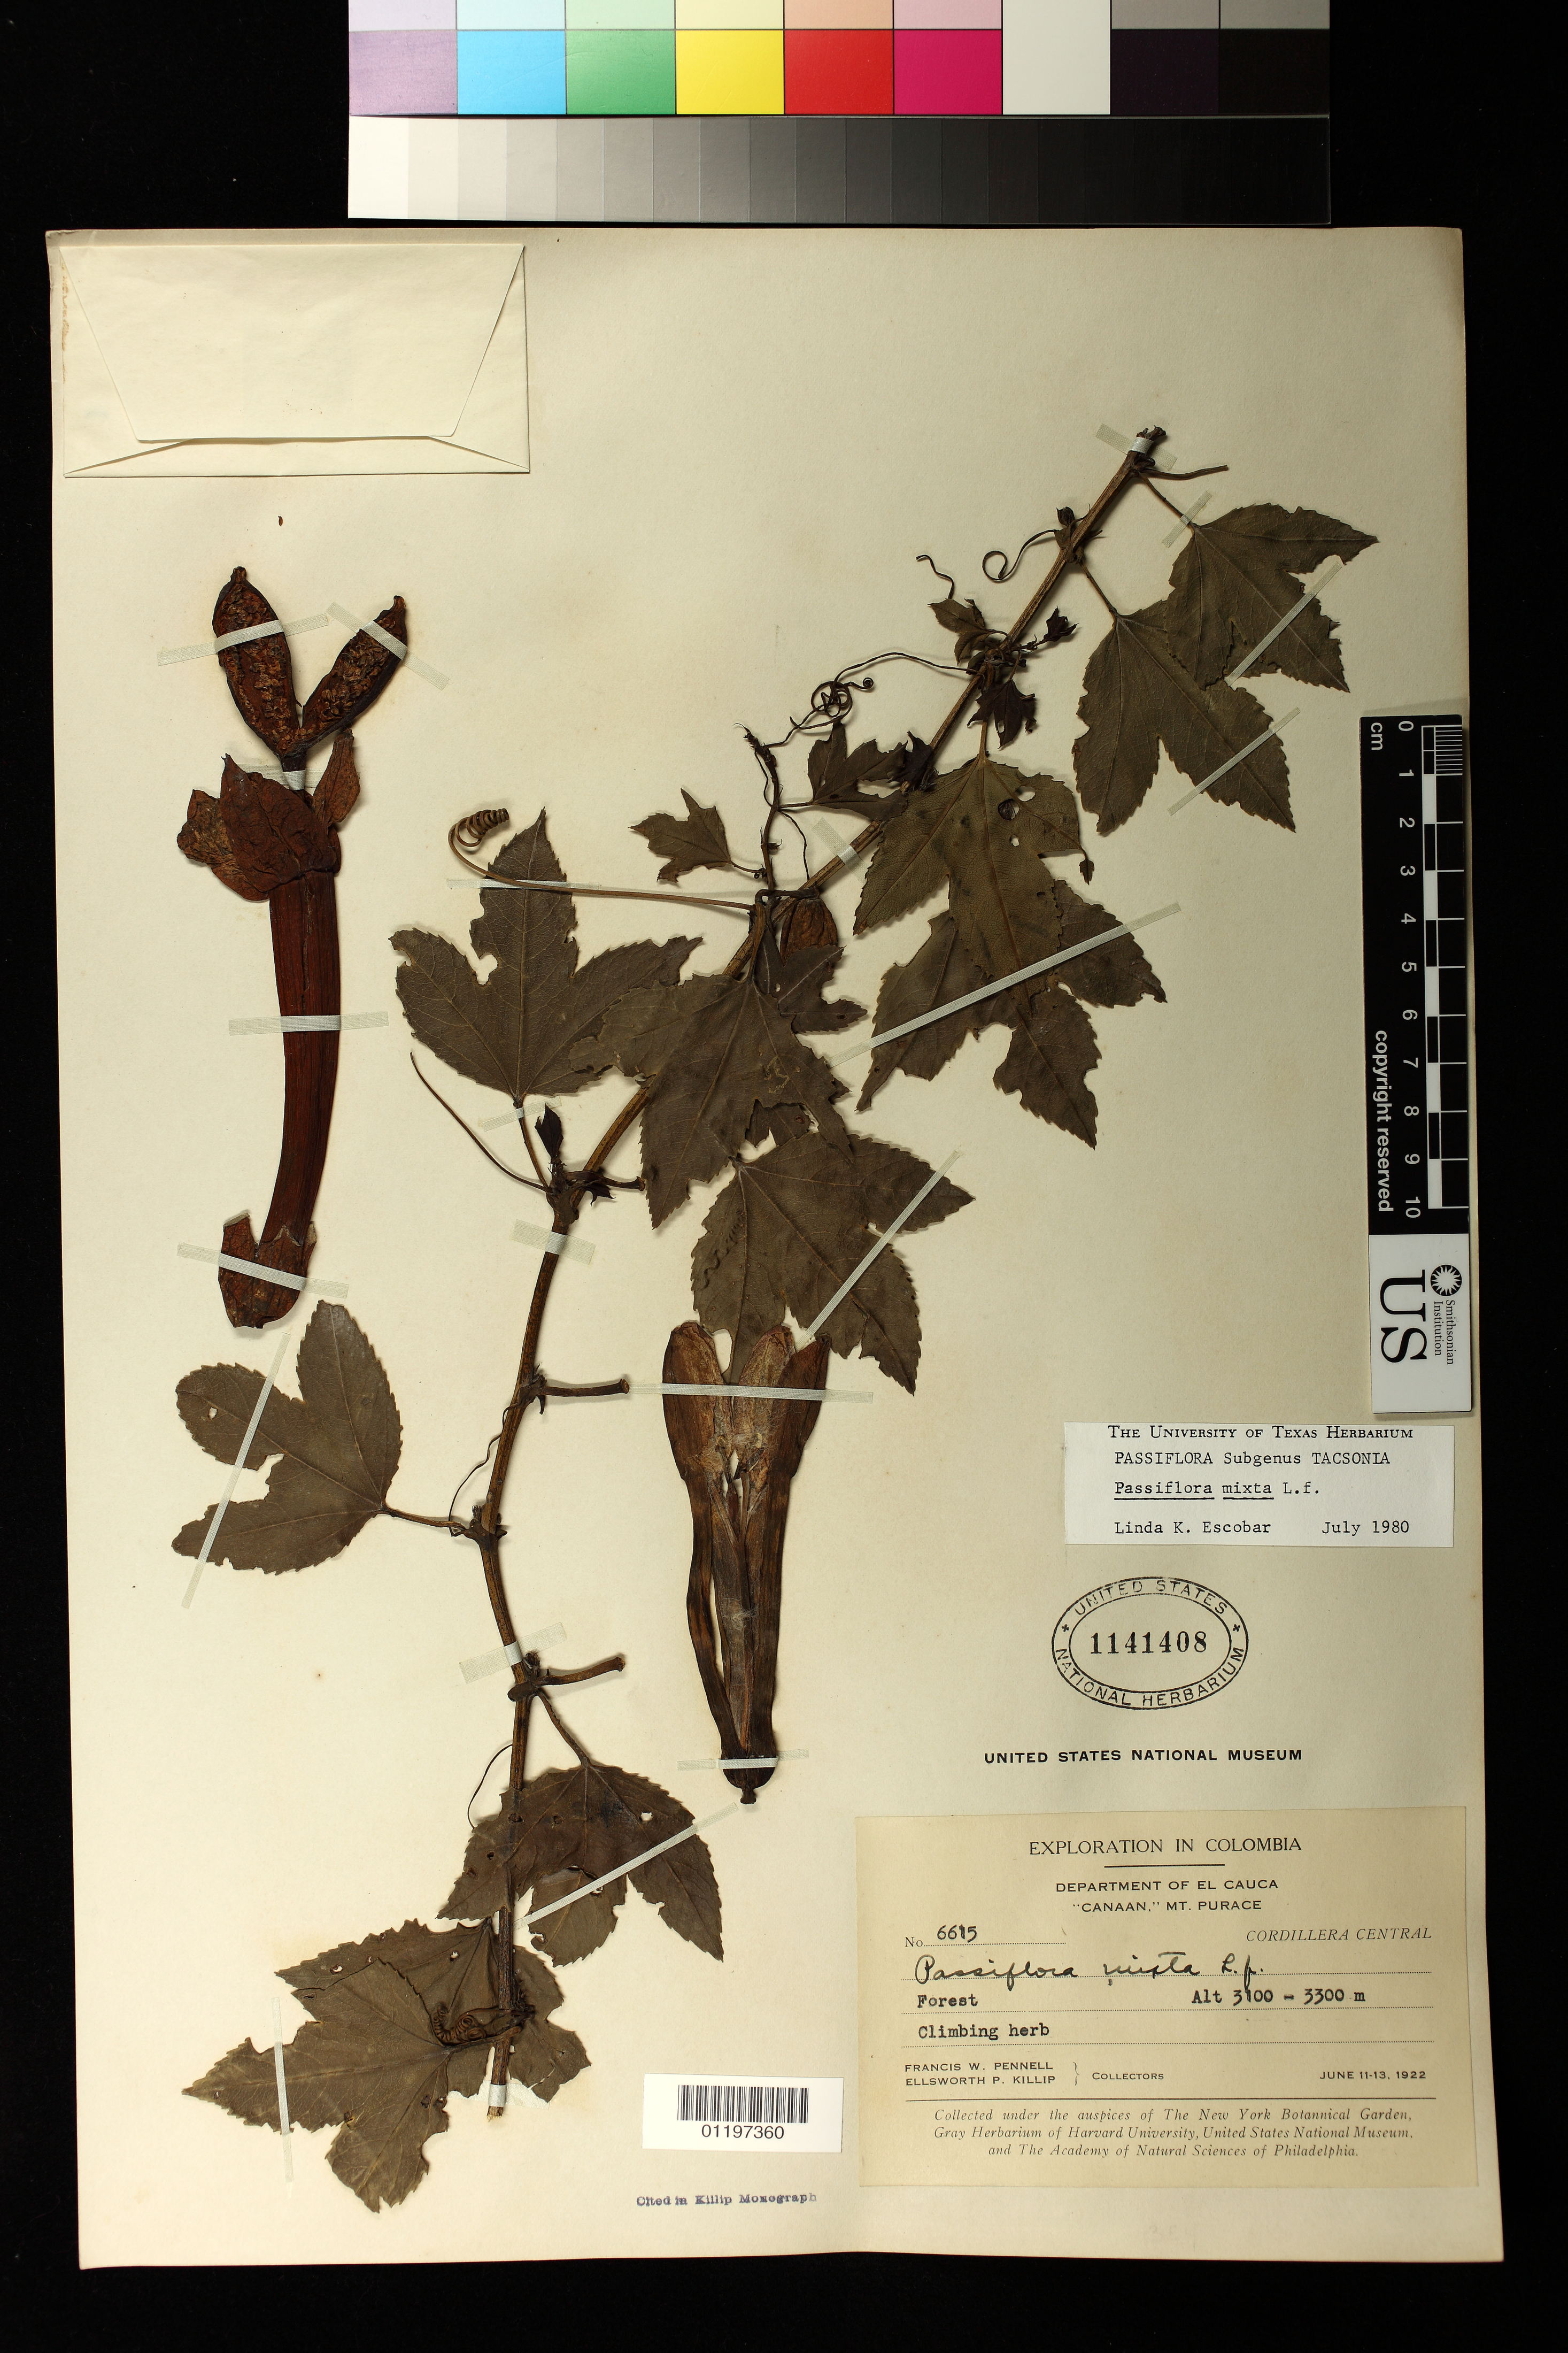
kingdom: Plantae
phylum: Tracheophyta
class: Magnoliopsida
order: Malpighiales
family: Passifloraceae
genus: Passiflora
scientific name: Passiflora mixta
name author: L. f.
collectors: F. W. Pennell & E. P. Killip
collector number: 6615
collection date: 1922-06-11/1922-06-13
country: Colombia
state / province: Cauca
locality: Cordillera Central; Forest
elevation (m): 3100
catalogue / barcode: US 1141408